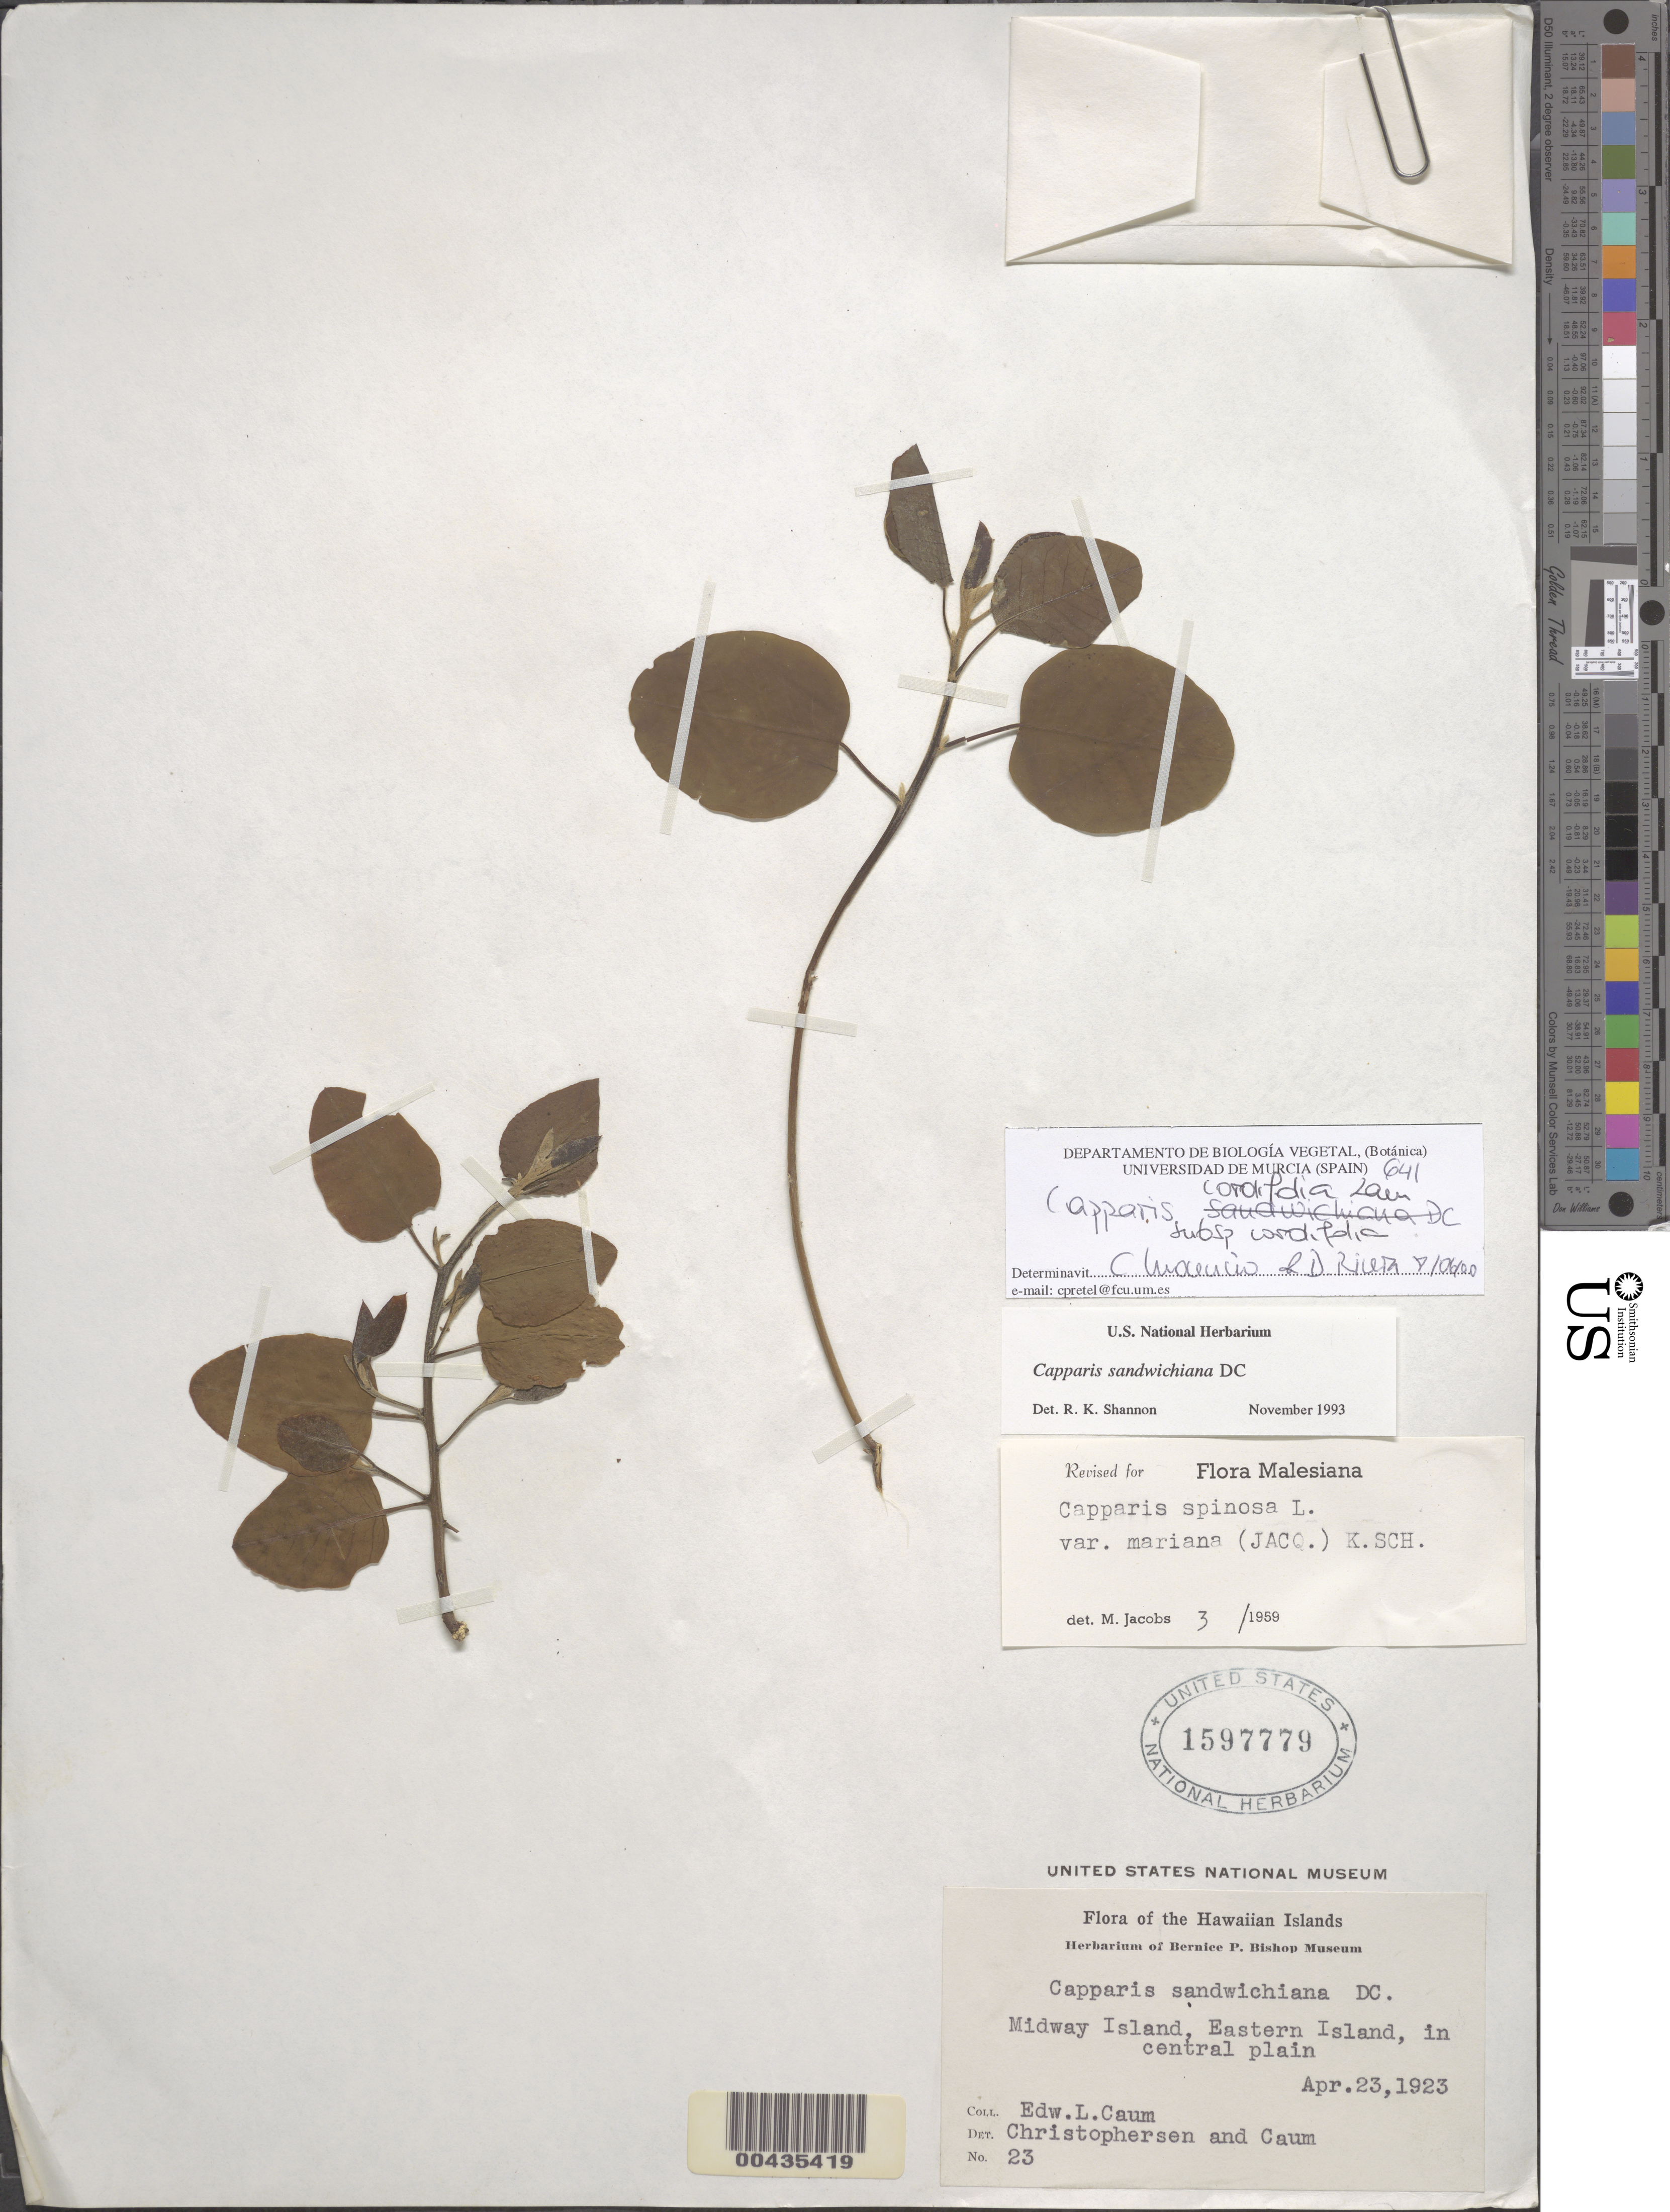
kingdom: Plantae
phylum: Tracheophyta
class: Magnoliopsida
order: Brassicales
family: Capparaceae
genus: Capparis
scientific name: Capparis sandwichiana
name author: DC.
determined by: Shannon, R. K., (UNITED STATES)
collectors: E. L. Caum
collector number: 23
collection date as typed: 23 Apr 1923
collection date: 1923-04-23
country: U.S. Administered Pacific Islands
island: Midway Atoll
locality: Eastern Islet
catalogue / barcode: US 1597779